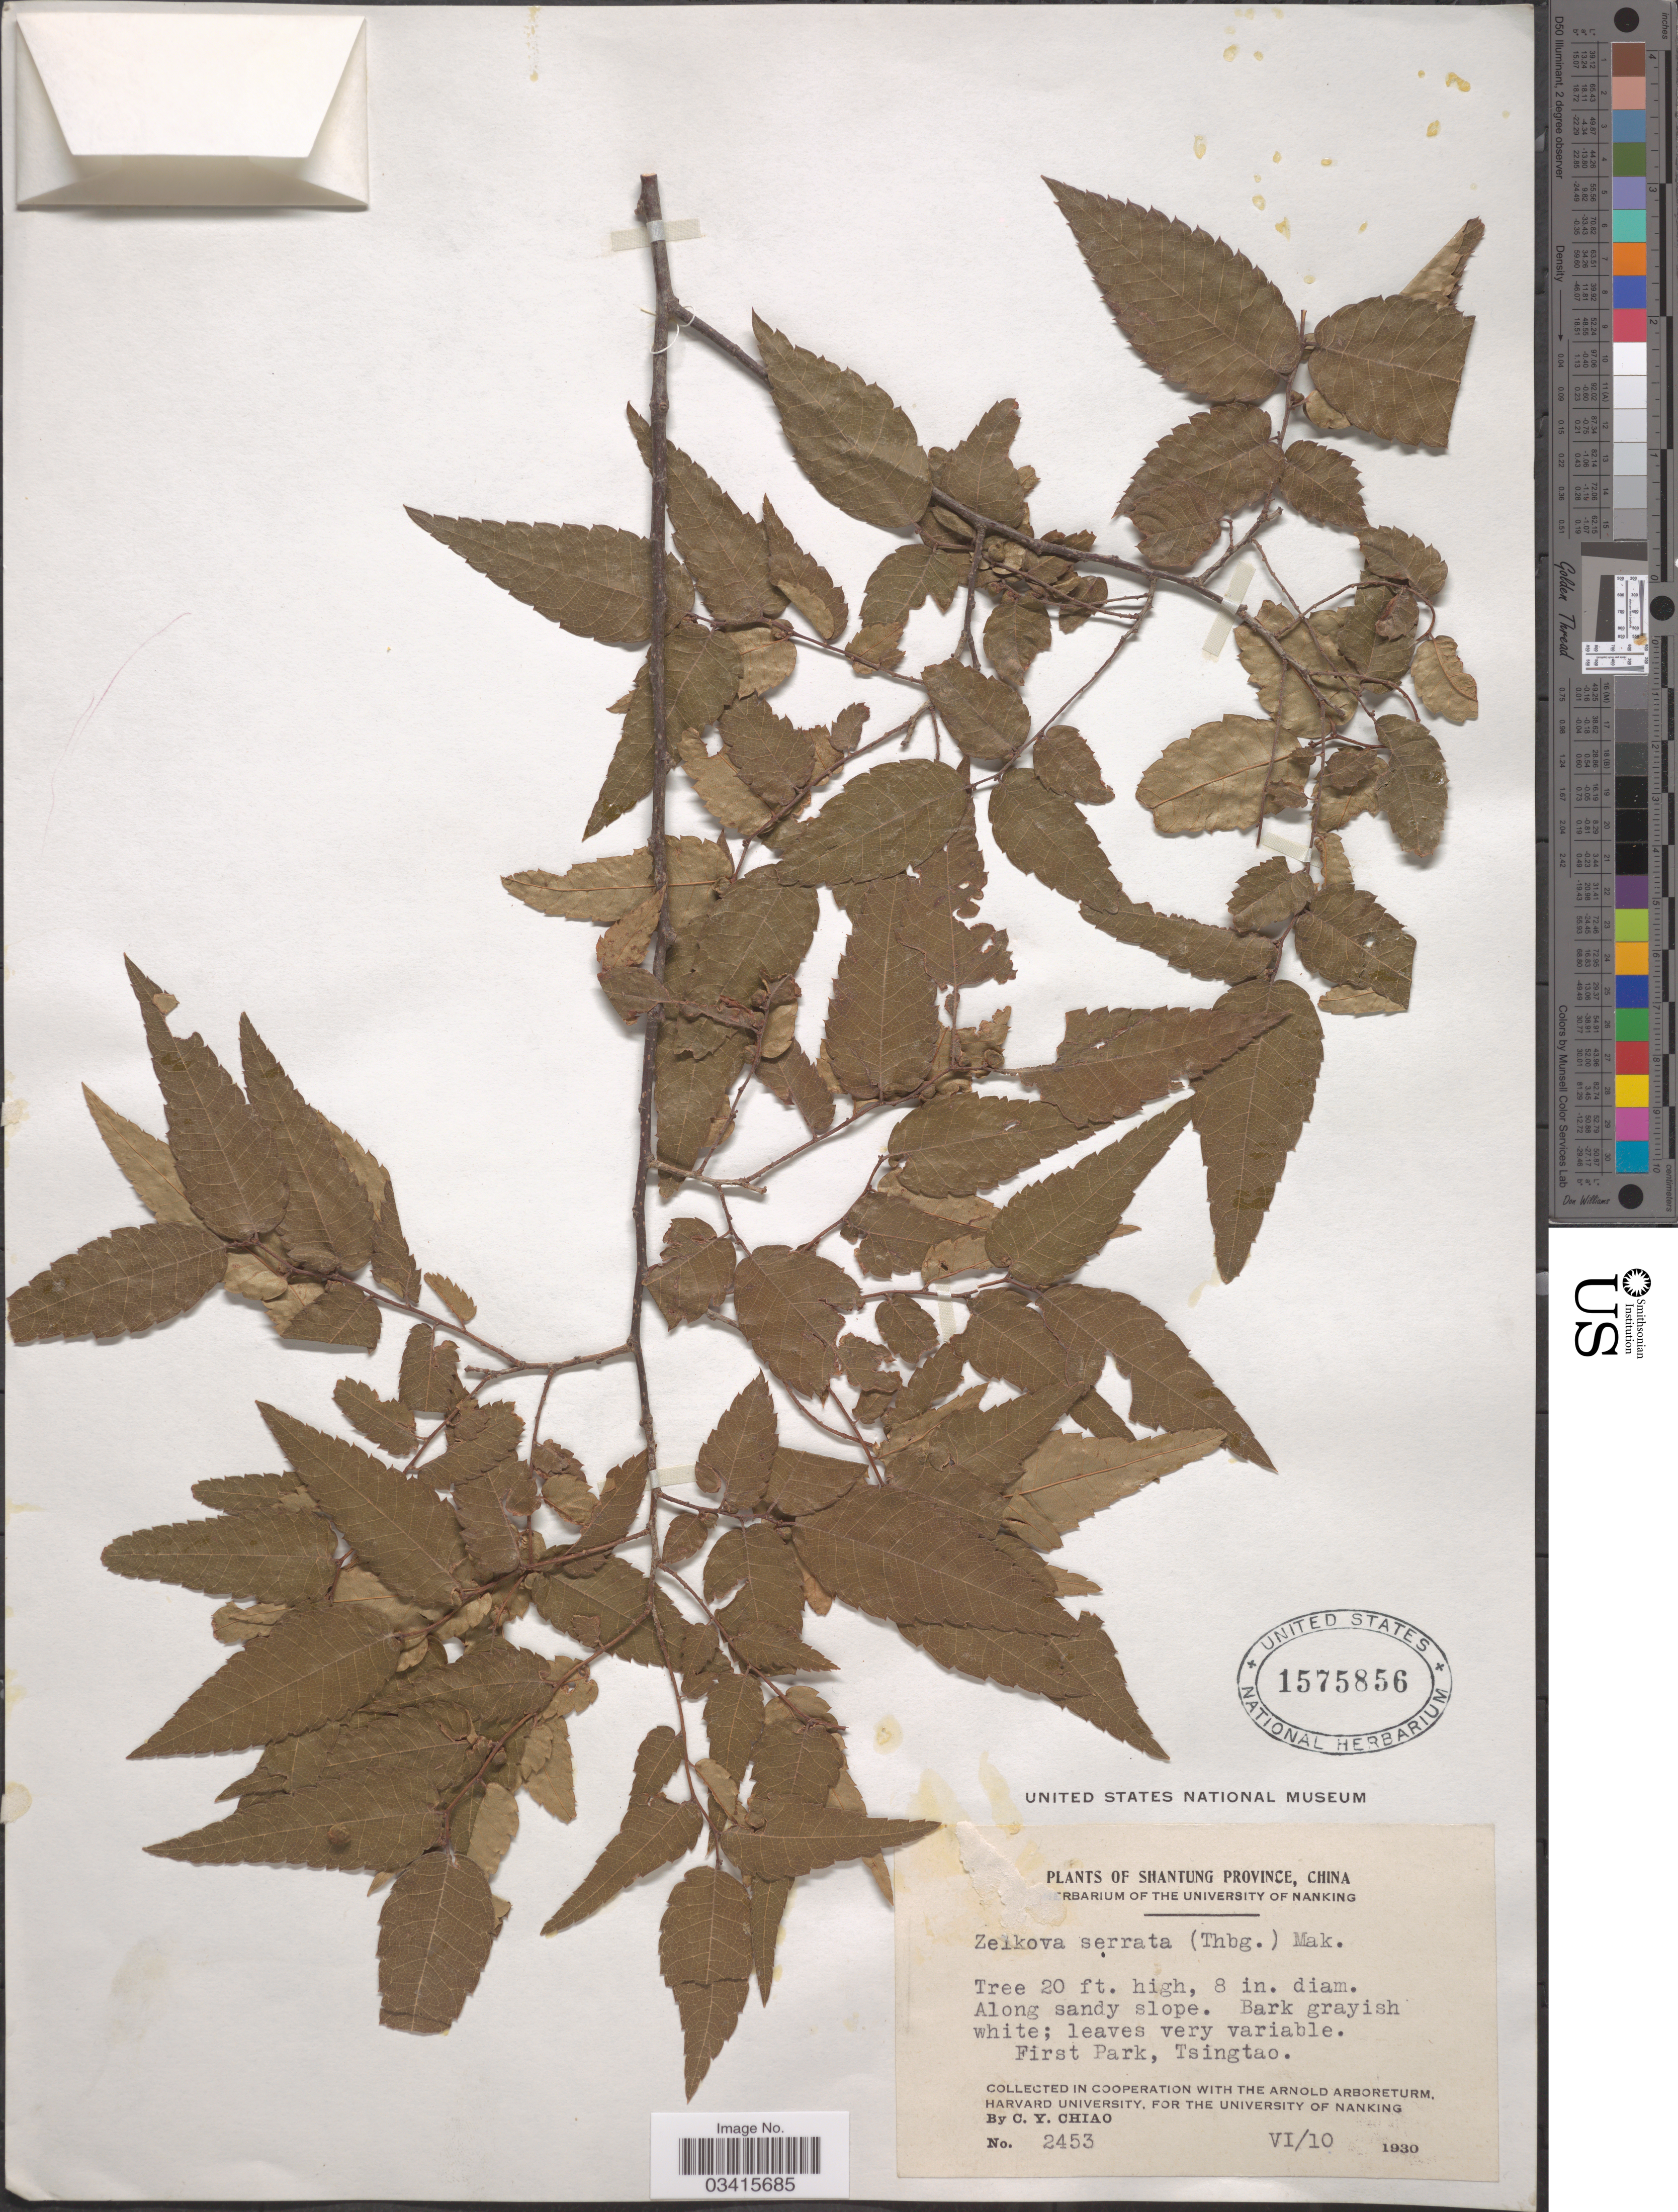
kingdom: Plantae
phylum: Tracheophyta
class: Magnoliopsida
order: Rosales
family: Ulmaceae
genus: Zelkova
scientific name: Zelkova serrata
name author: (Thunb.) Makino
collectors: C. Y. Chiao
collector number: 2453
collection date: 1930-06-10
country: China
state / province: Shandong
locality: Shantung Province. First Park, Tsingtao.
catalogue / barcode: US 1575856